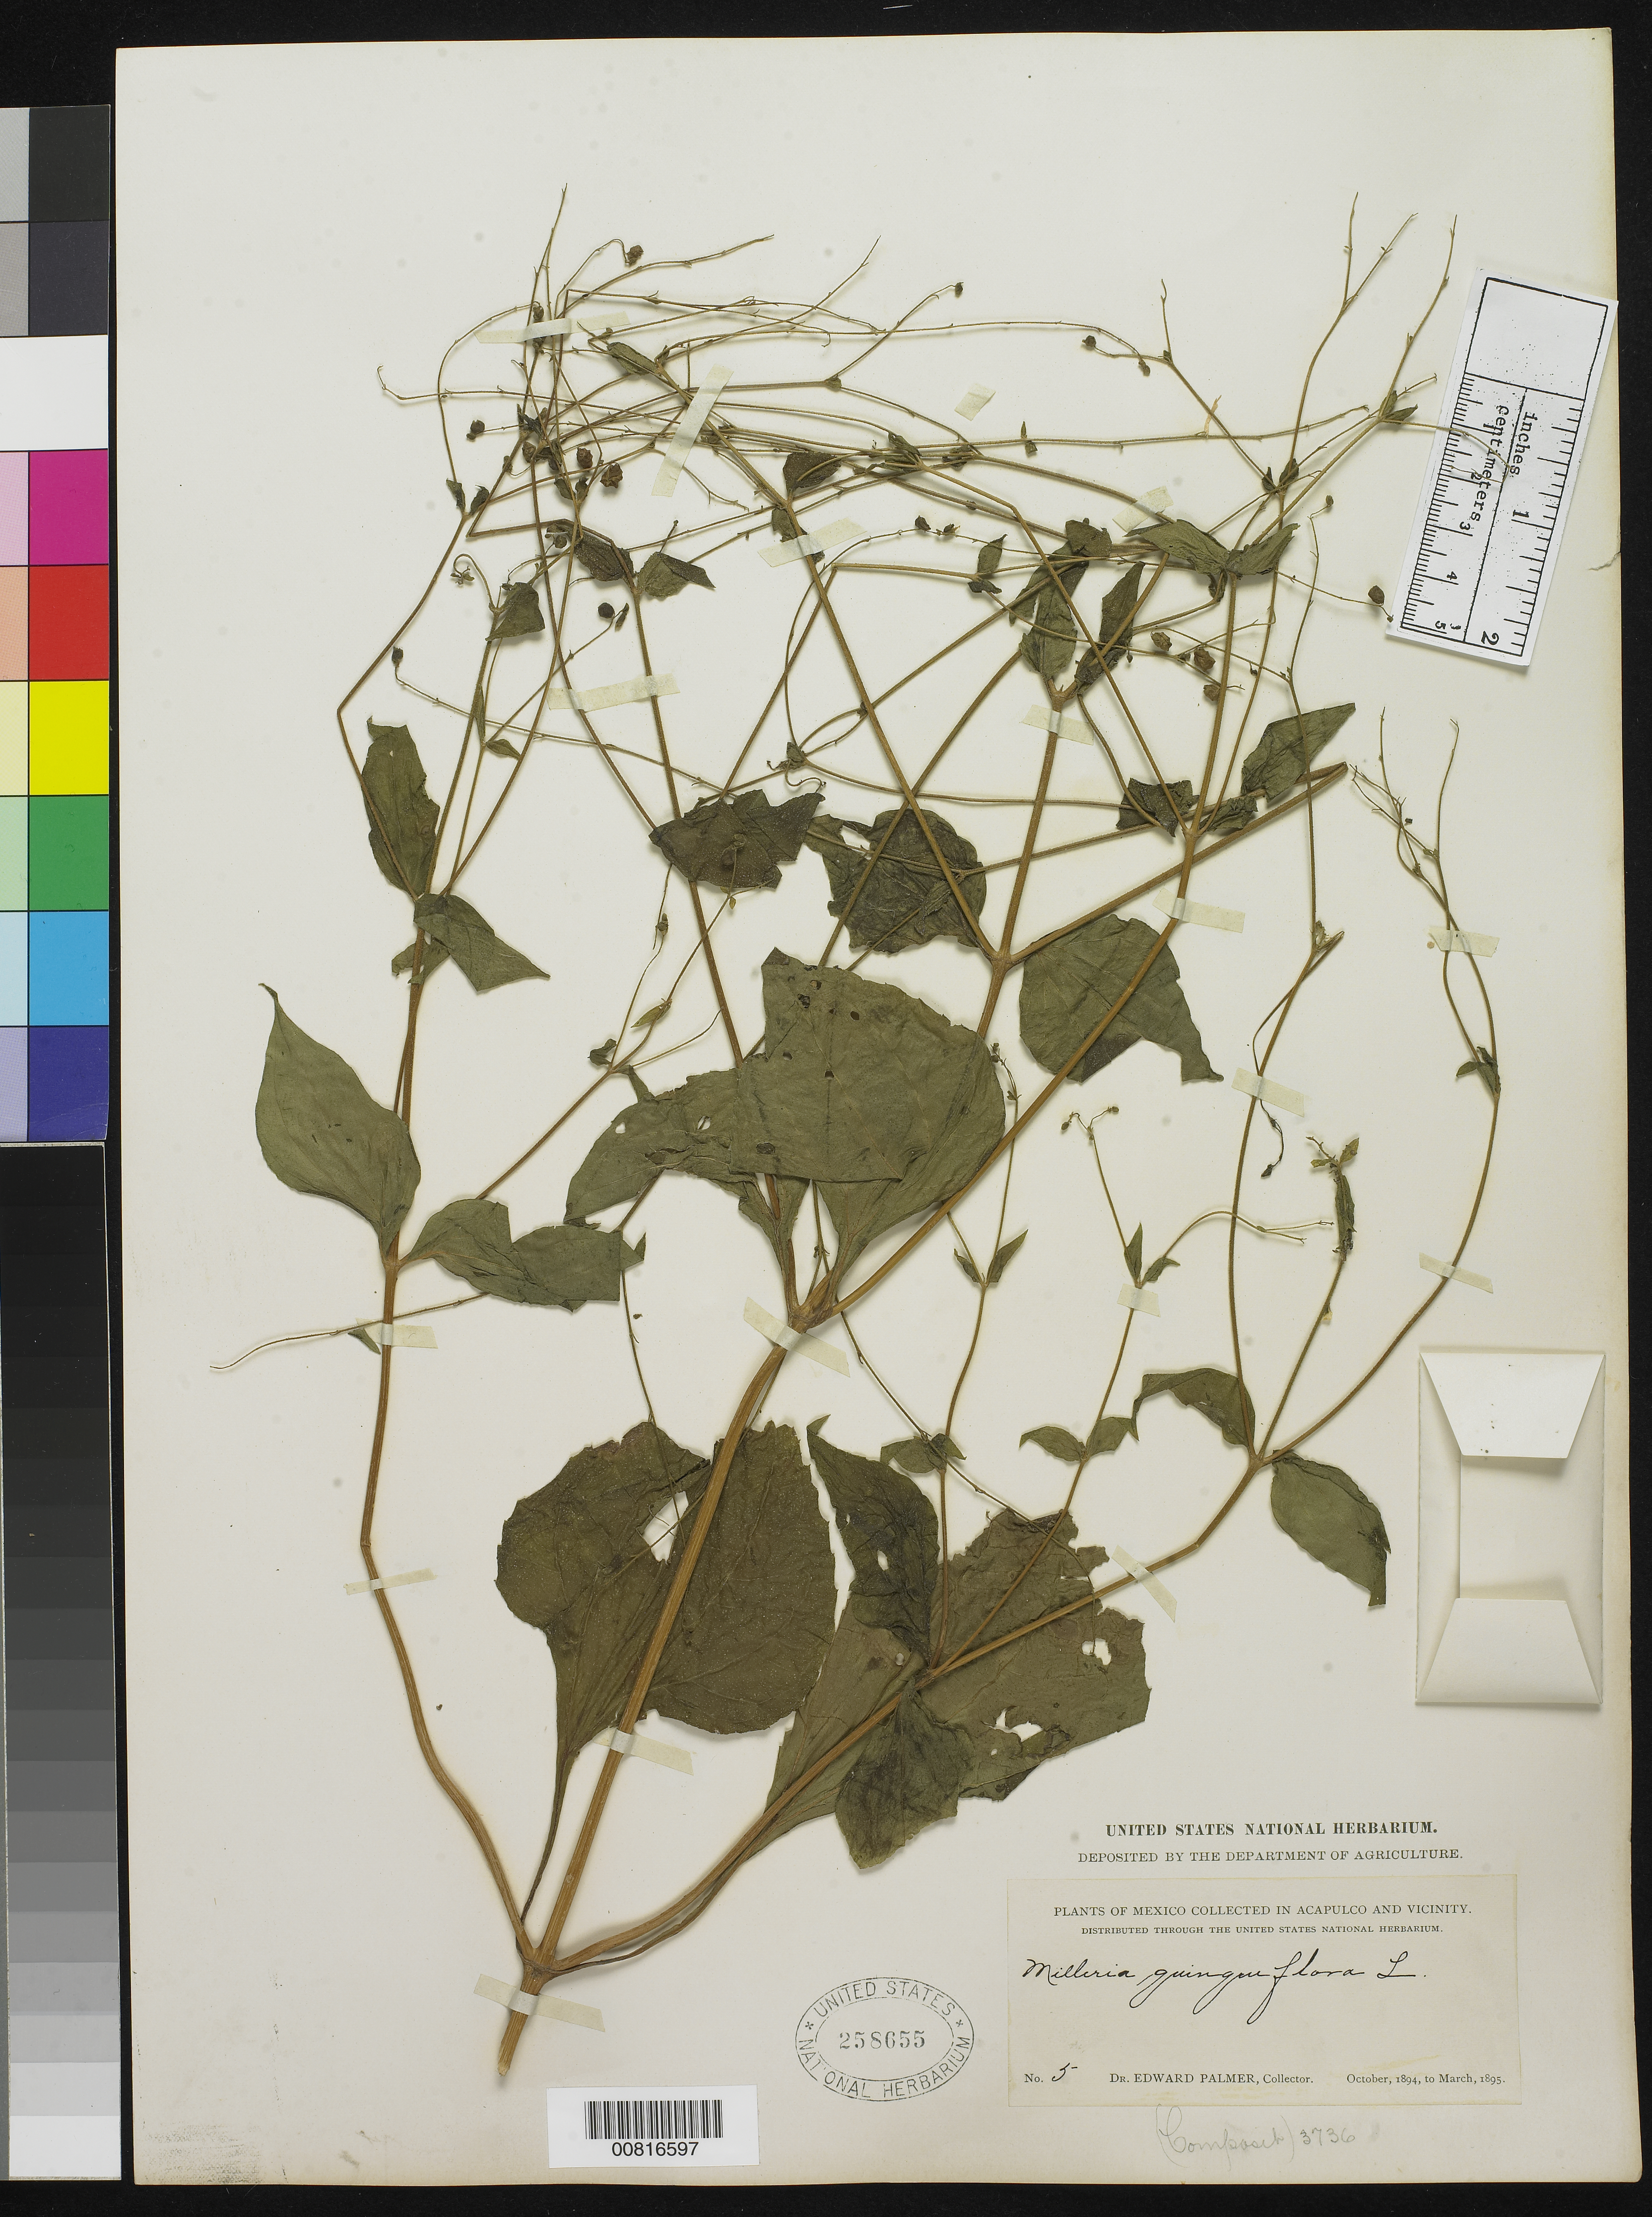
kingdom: Plantae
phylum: Tracheophyta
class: Magnoliopsida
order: Asterales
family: Asteraceae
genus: Milleria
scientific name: Milleria quinqueflora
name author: L.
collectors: E. Palmer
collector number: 5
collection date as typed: Oct 1894 to -- Mar 1895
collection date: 1894-10/1895-03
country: Mexico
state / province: Guerrero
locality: Acapulco, Guerrero and vicinity.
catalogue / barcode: US 258655